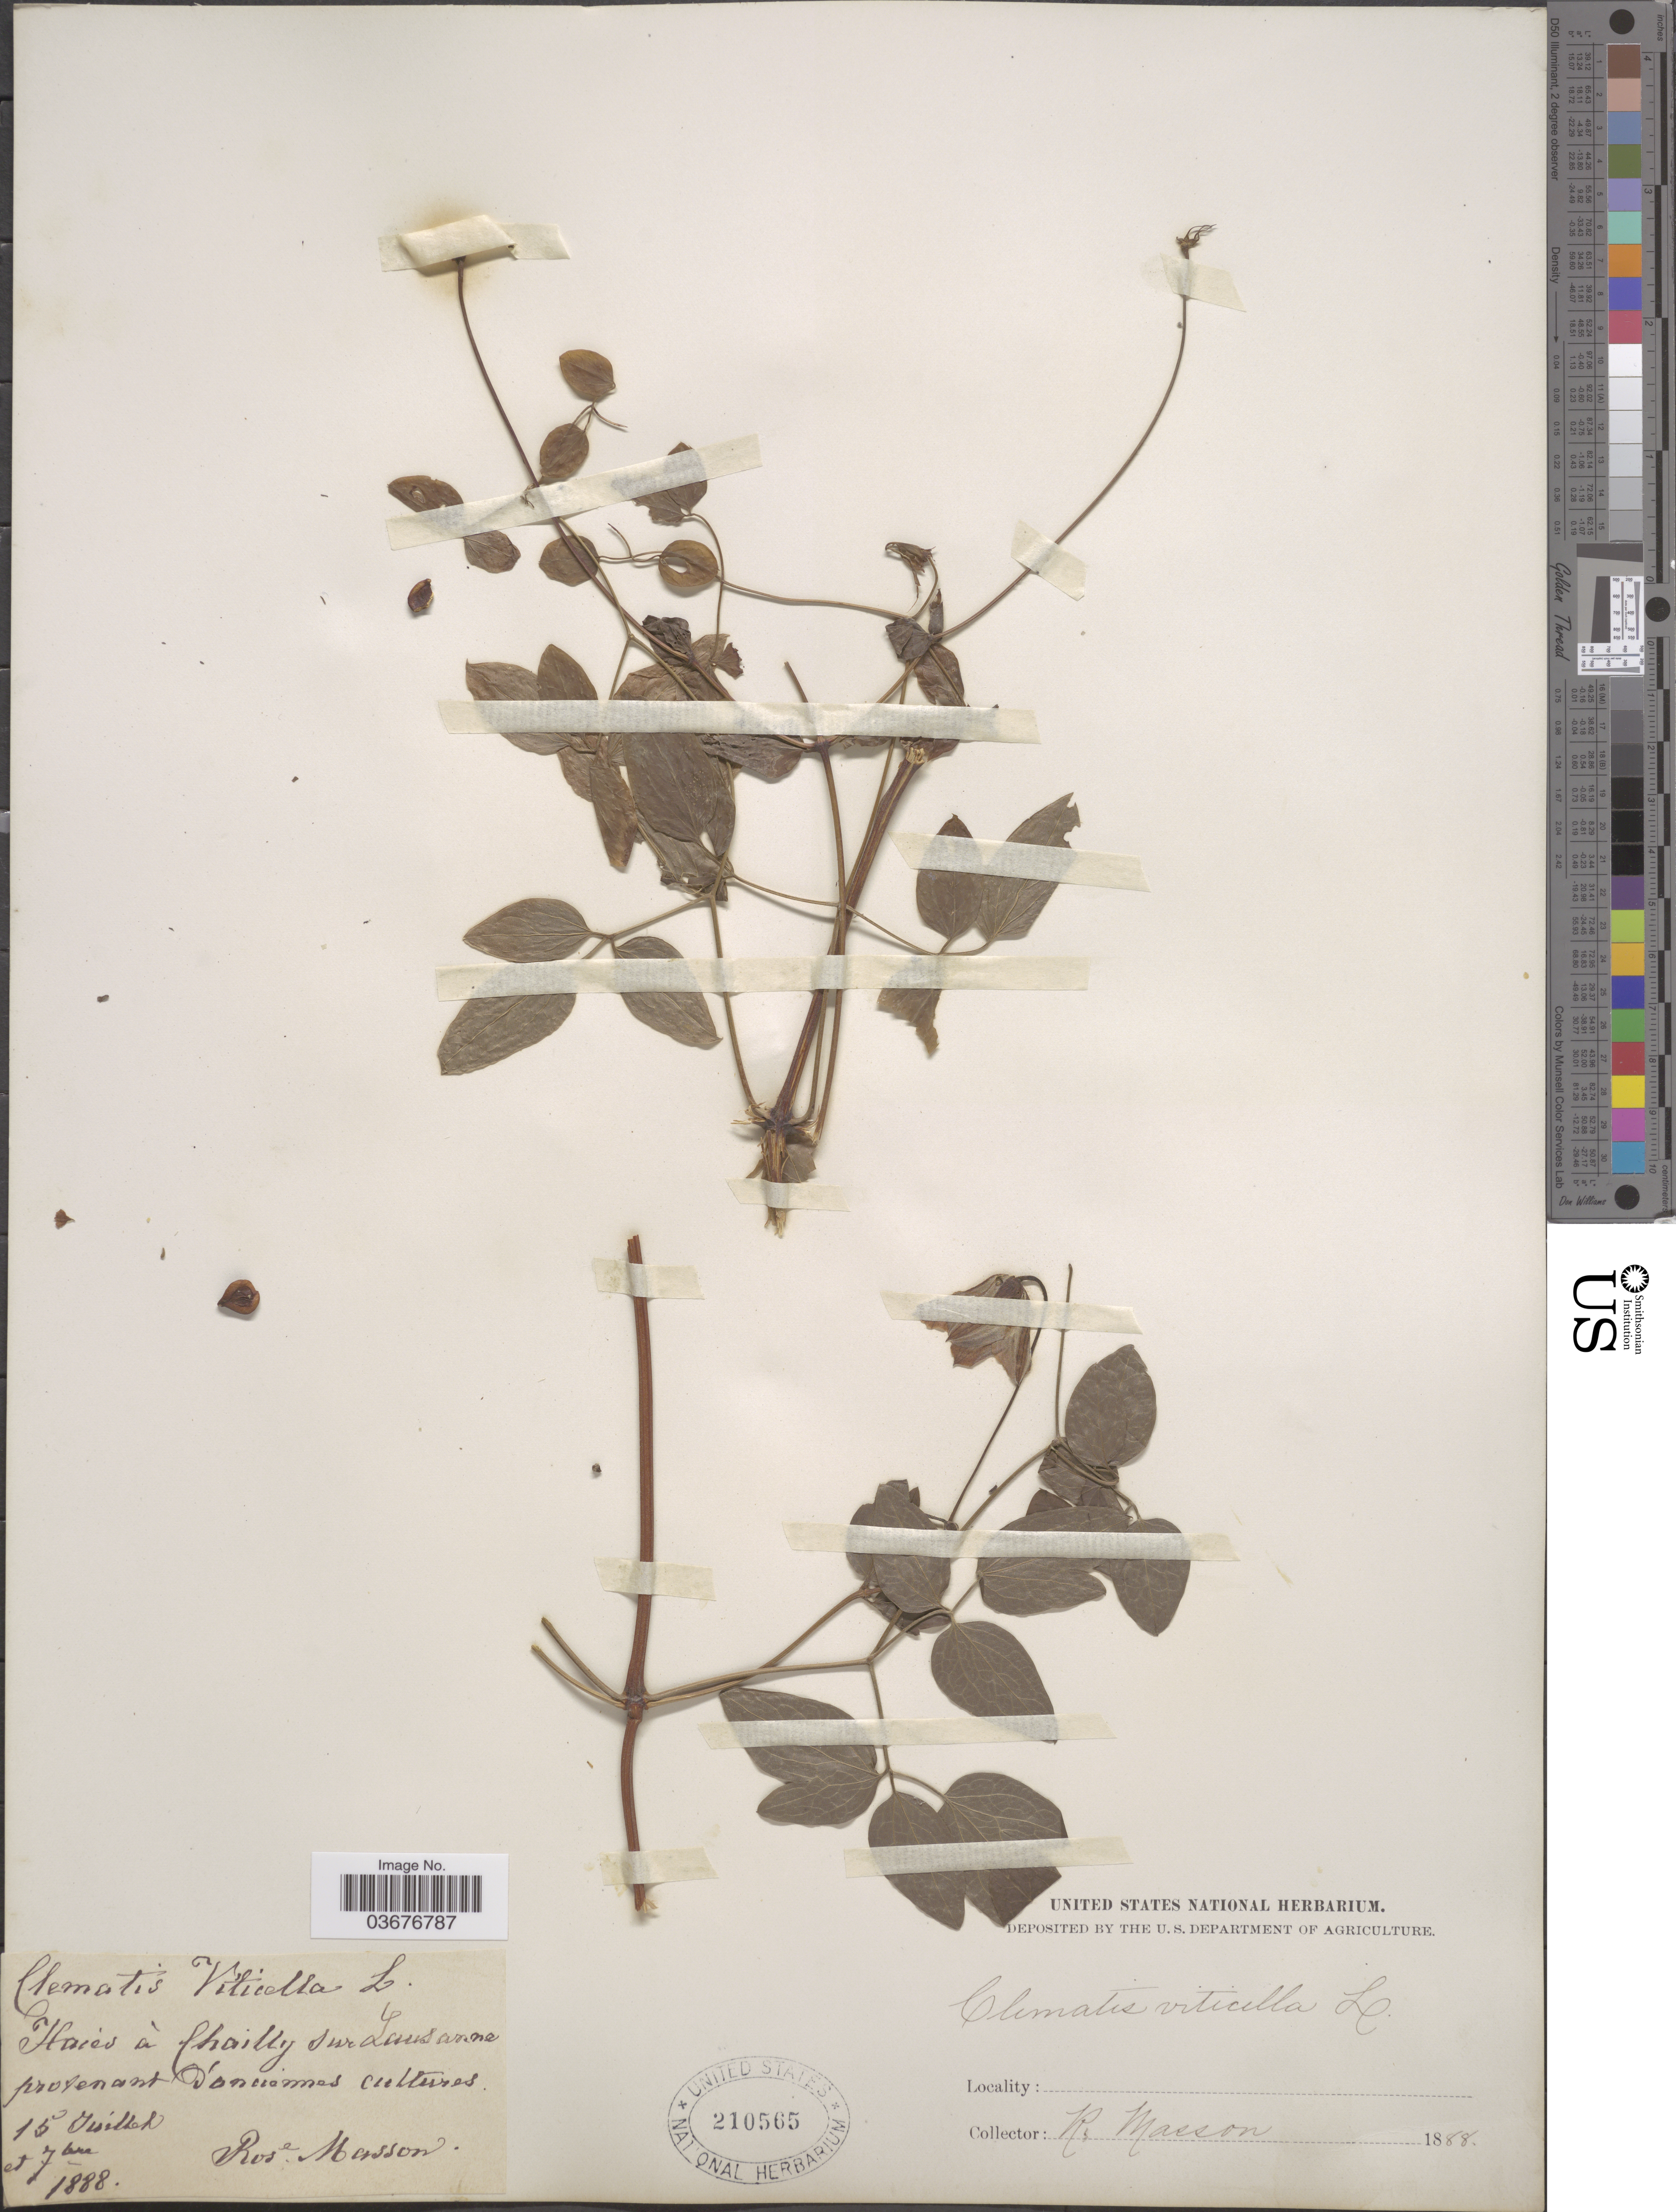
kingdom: Plantae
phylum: Tracheophyta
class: Magnoliopsida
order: Ranunculales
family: Ranunculaceae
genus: Clematis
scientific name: Clematis viticella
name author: L.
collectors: R. Masson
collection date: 1888-07-15/1888-09-15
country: Switzerland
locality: Haies à Chailly sur Lausanne provenant d'anciennes cultures.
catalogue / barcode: US 210565